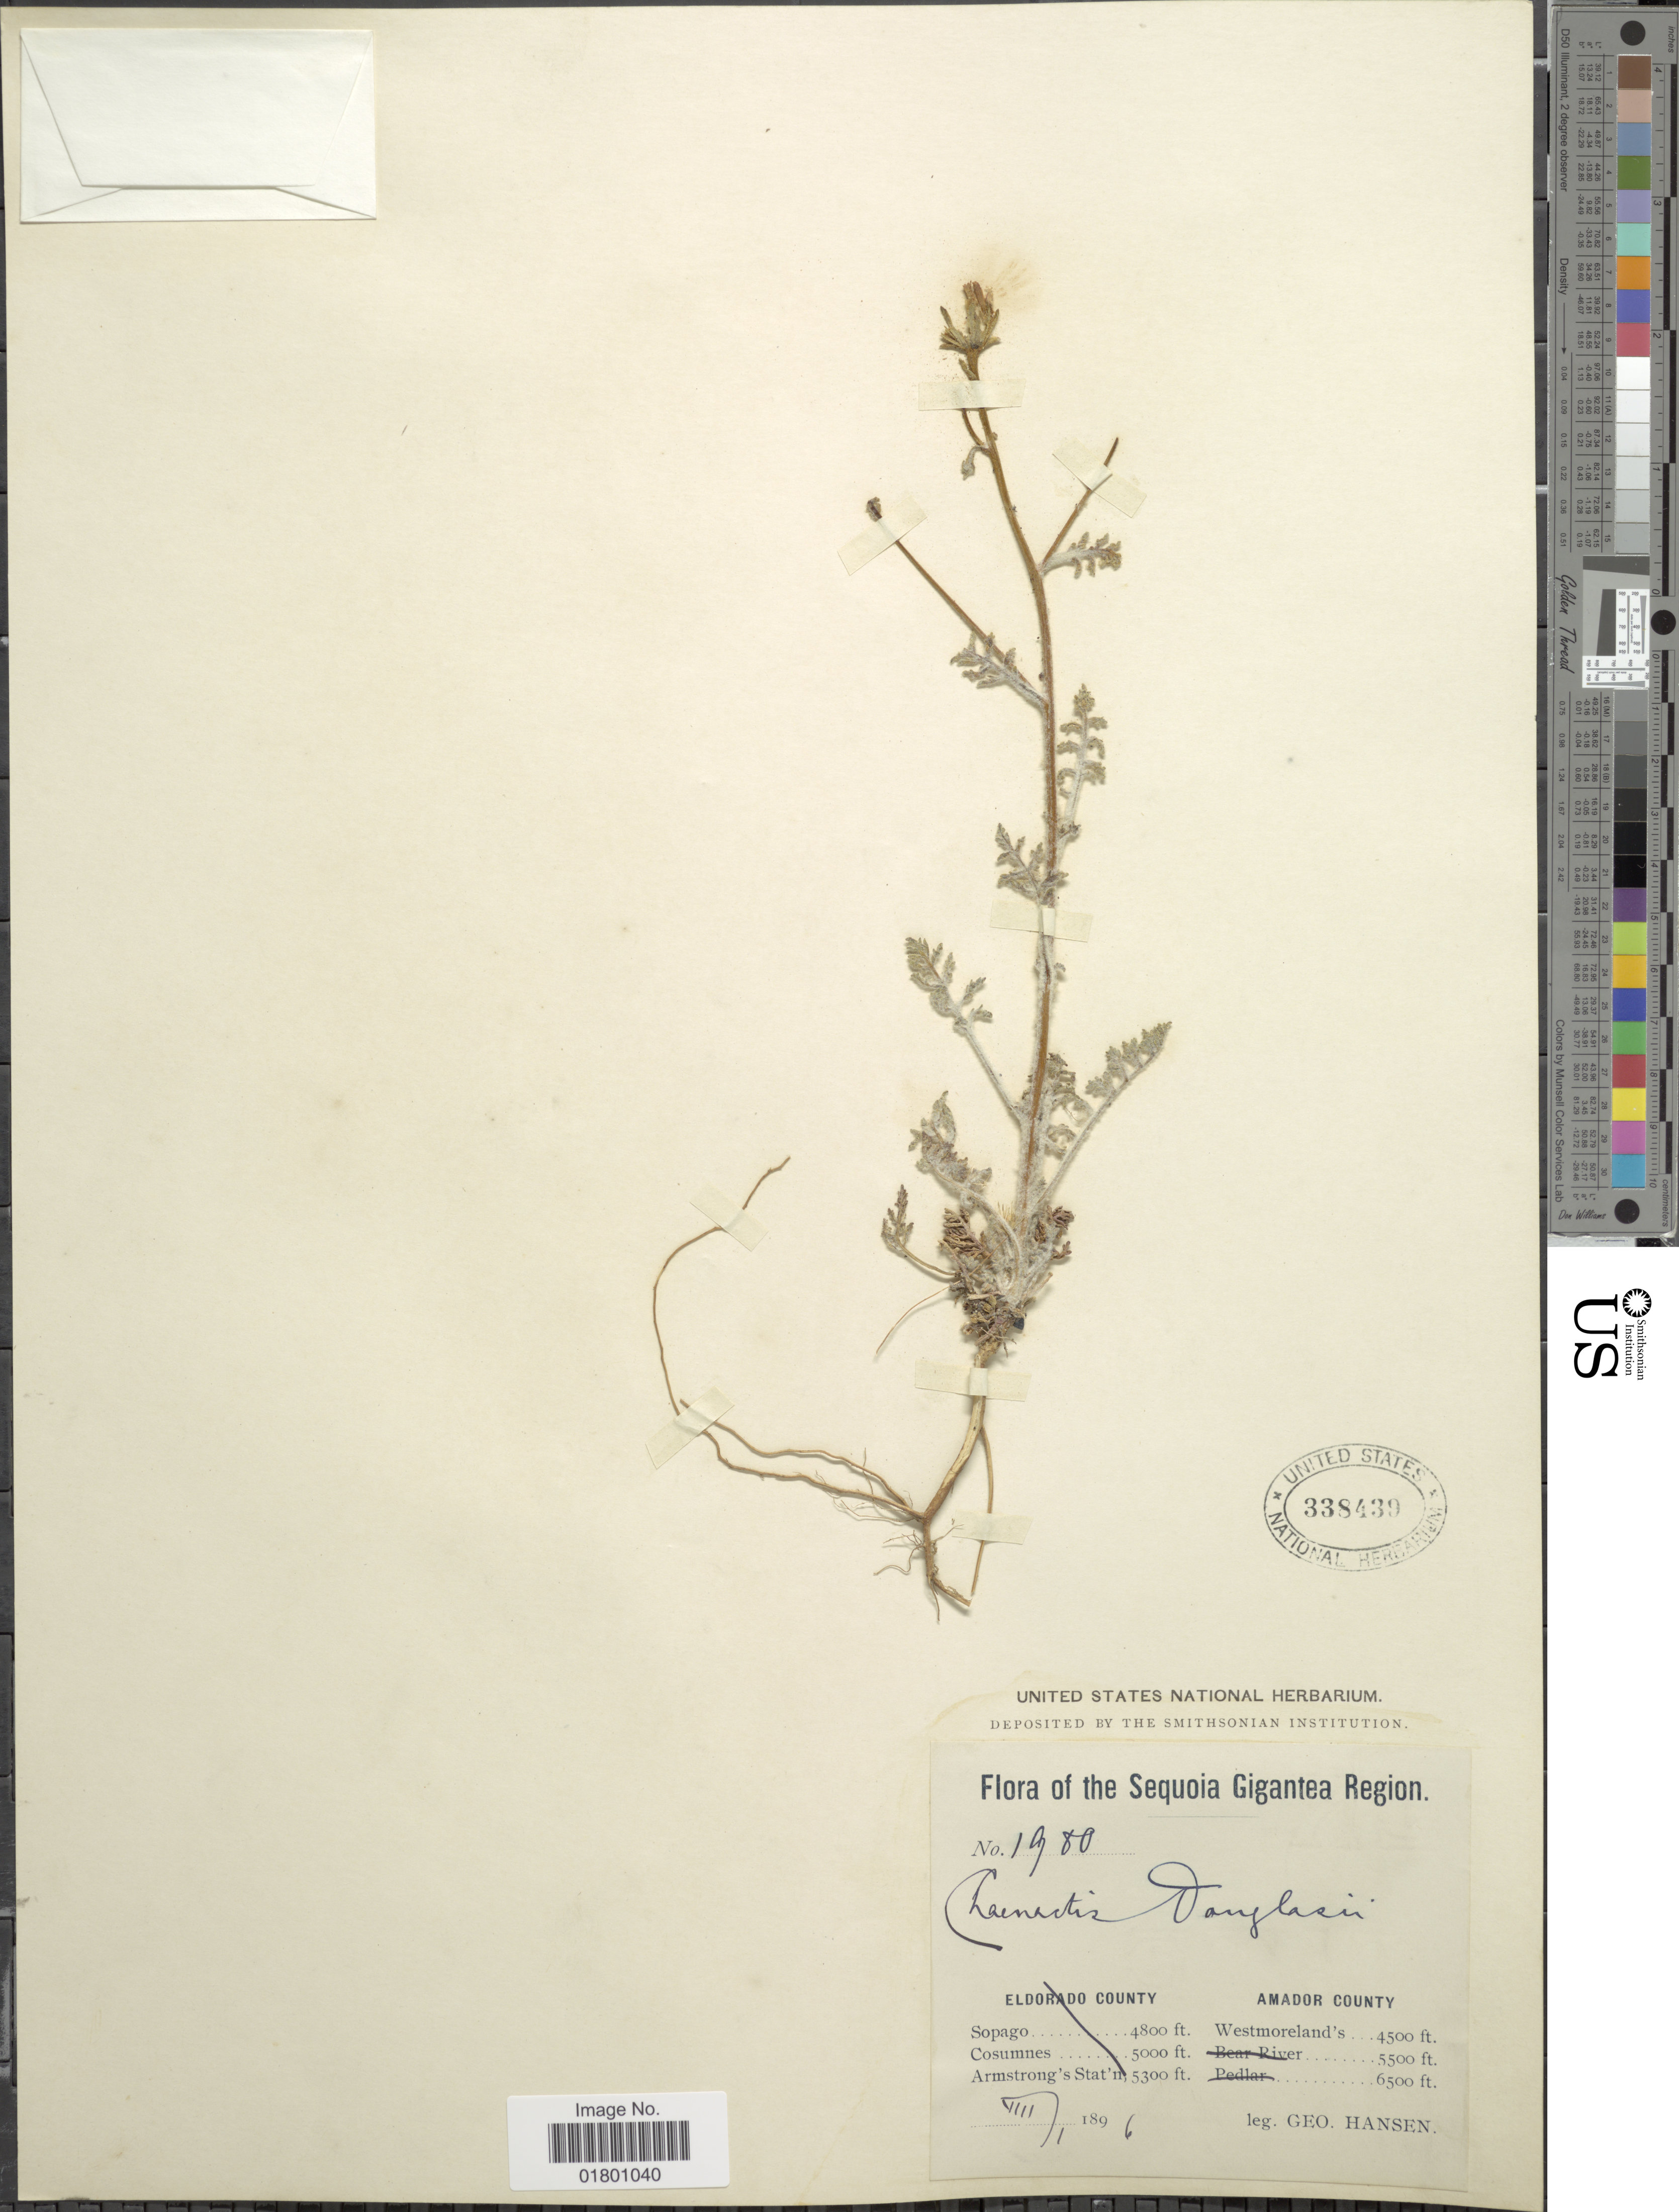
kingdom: Plantae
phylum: Tracheophyta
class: Magnoliopsida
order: Asterales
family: Asteraceae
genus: Chaenactis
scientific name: Chaenactis douglasii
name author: Hook. & Arn.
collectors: G. Hansen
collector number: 1980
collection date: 1896-08-01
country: United States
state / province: California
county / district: Amador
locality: Sequoia Gigantea Region, Amador County, Westmoreland's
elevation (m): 1372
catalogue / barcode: US 338439